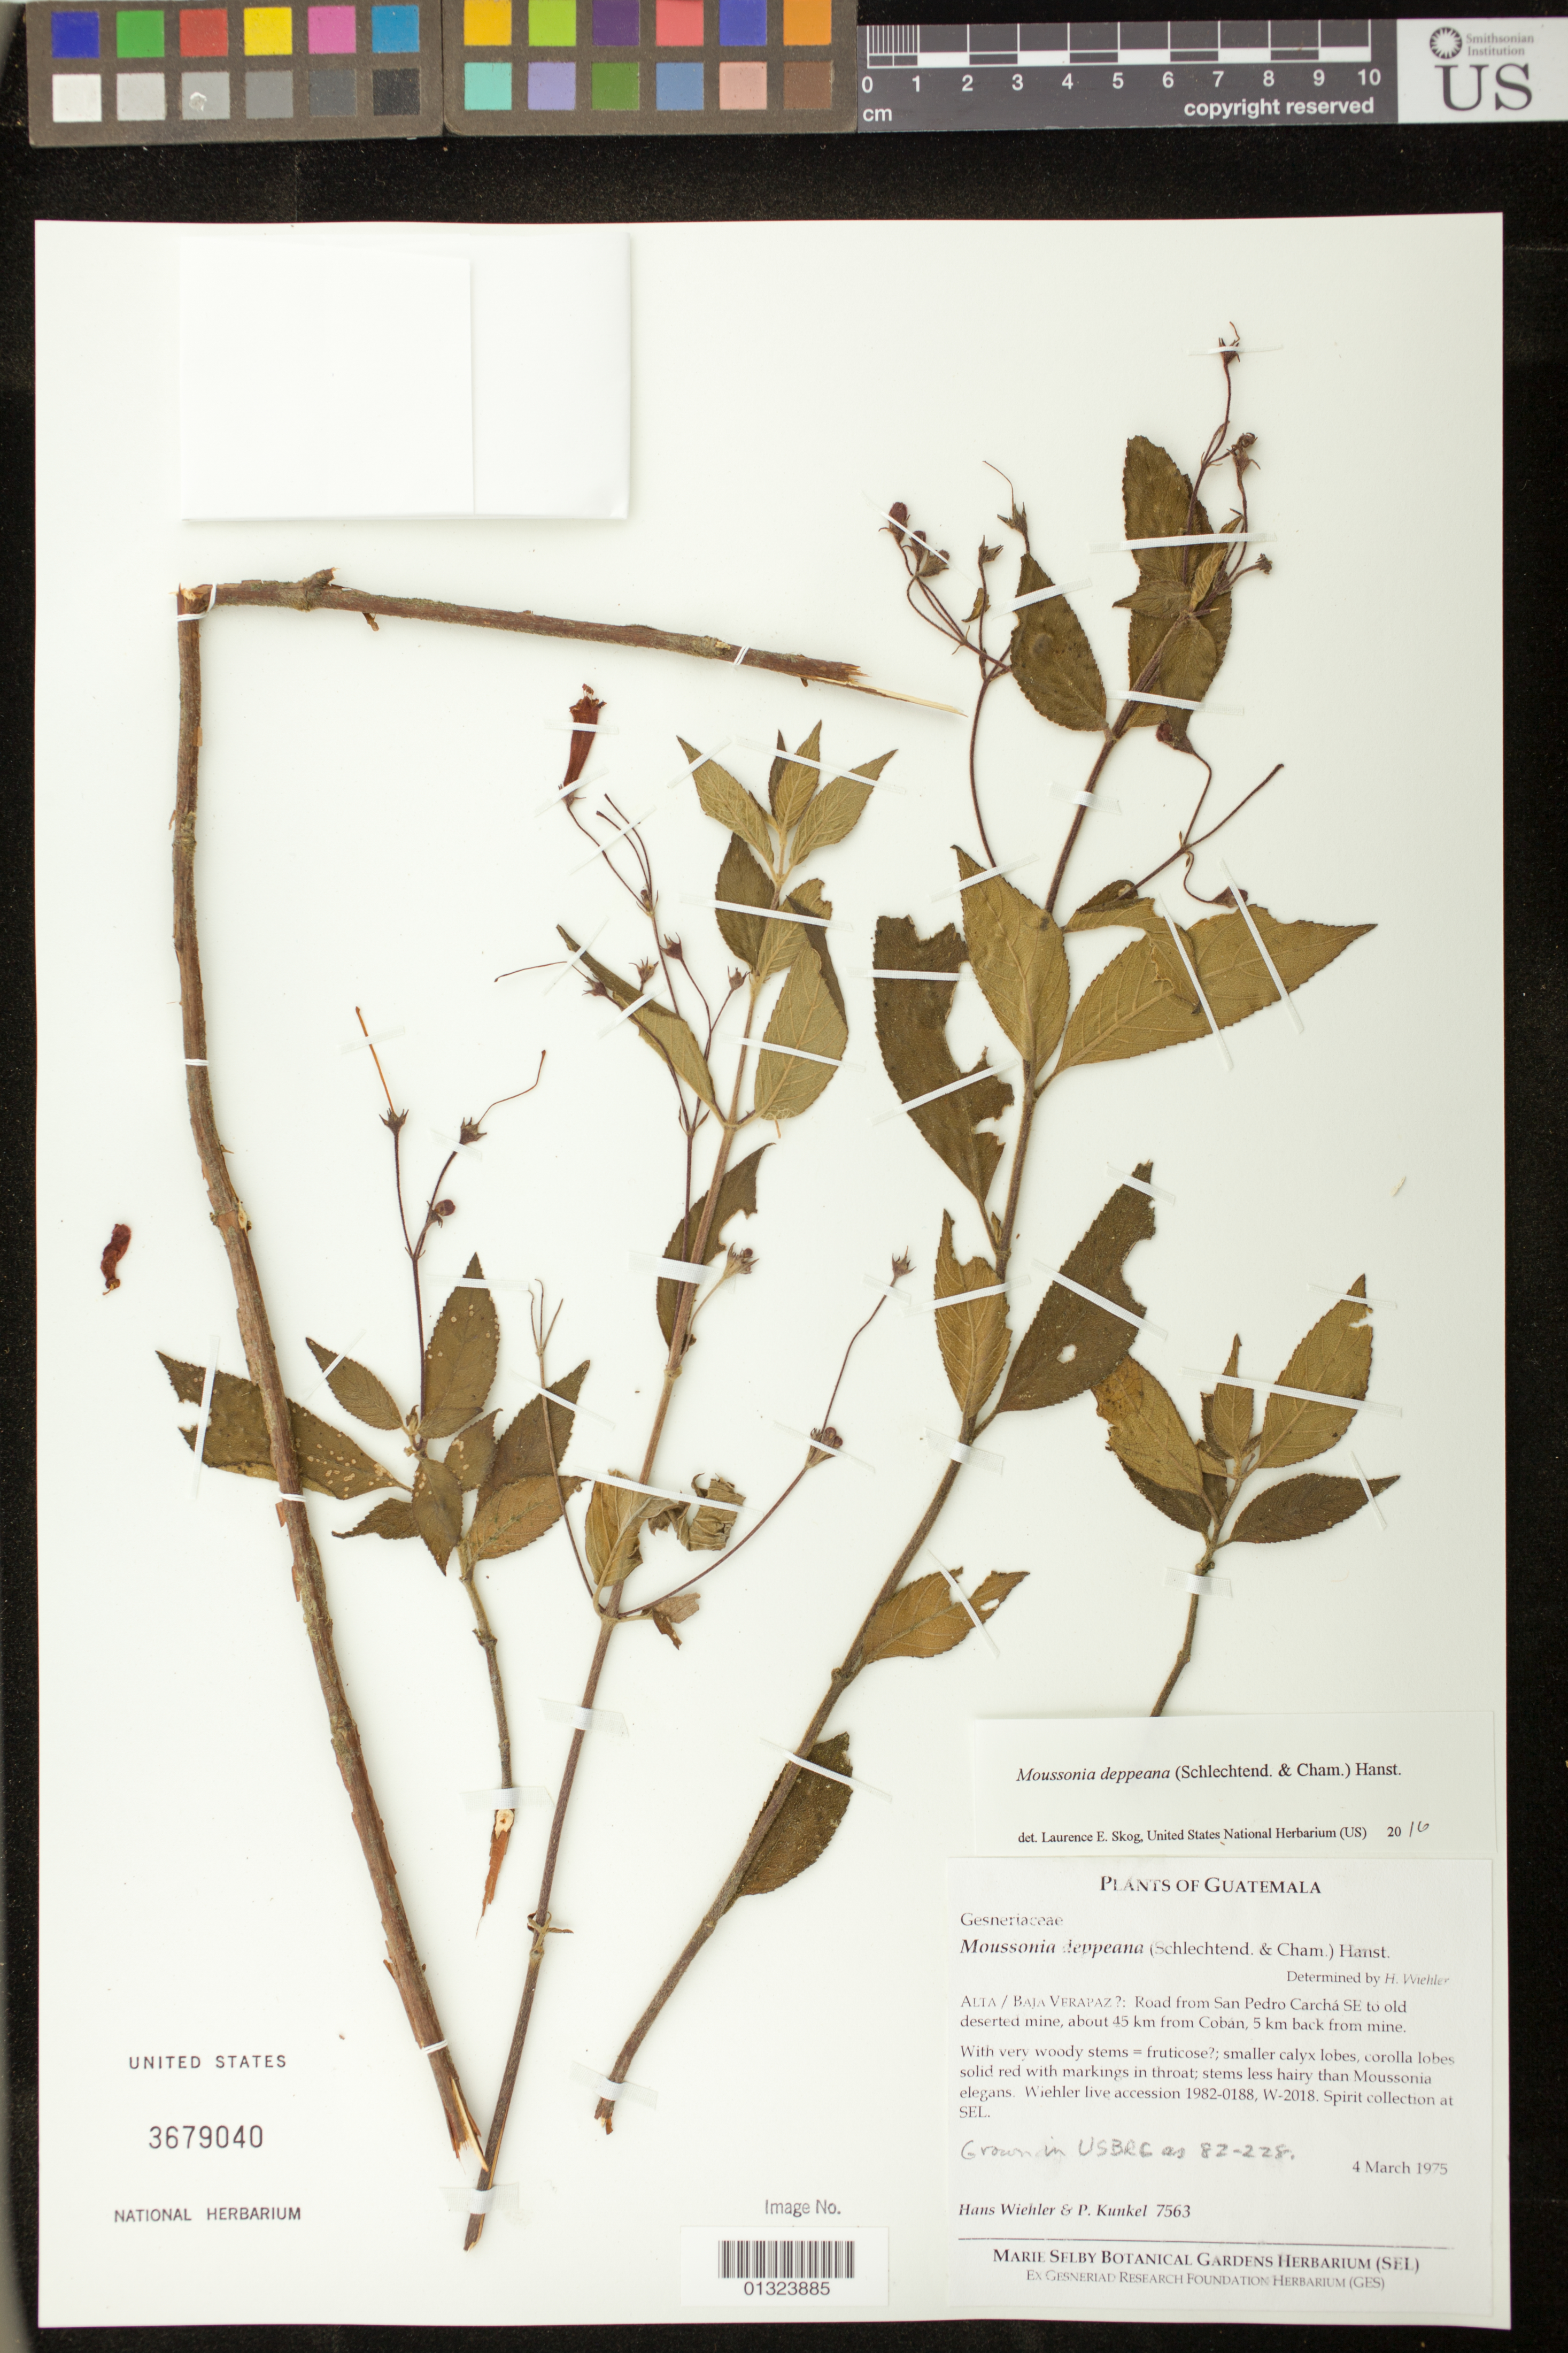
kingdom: Plantae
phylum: Tracheophyta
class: Magnoliopsida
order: Lamiales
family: Gesneriaceae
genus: Moussonia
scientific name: Moussonia deppeana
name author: (Schltdl. & Cham.) Klotzsch ex Hanst.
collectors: H. J. Wiehler & P. Kunkel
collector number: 7563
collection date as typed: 04 Mar 1975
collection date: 1975-03-04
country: Guatemala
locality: Alta/Baja Verapaz?: road from San Pedro Carchá SE to old deserted mine, about 45 km from Cobán, 5 km back from mine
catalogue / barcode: US 3679040